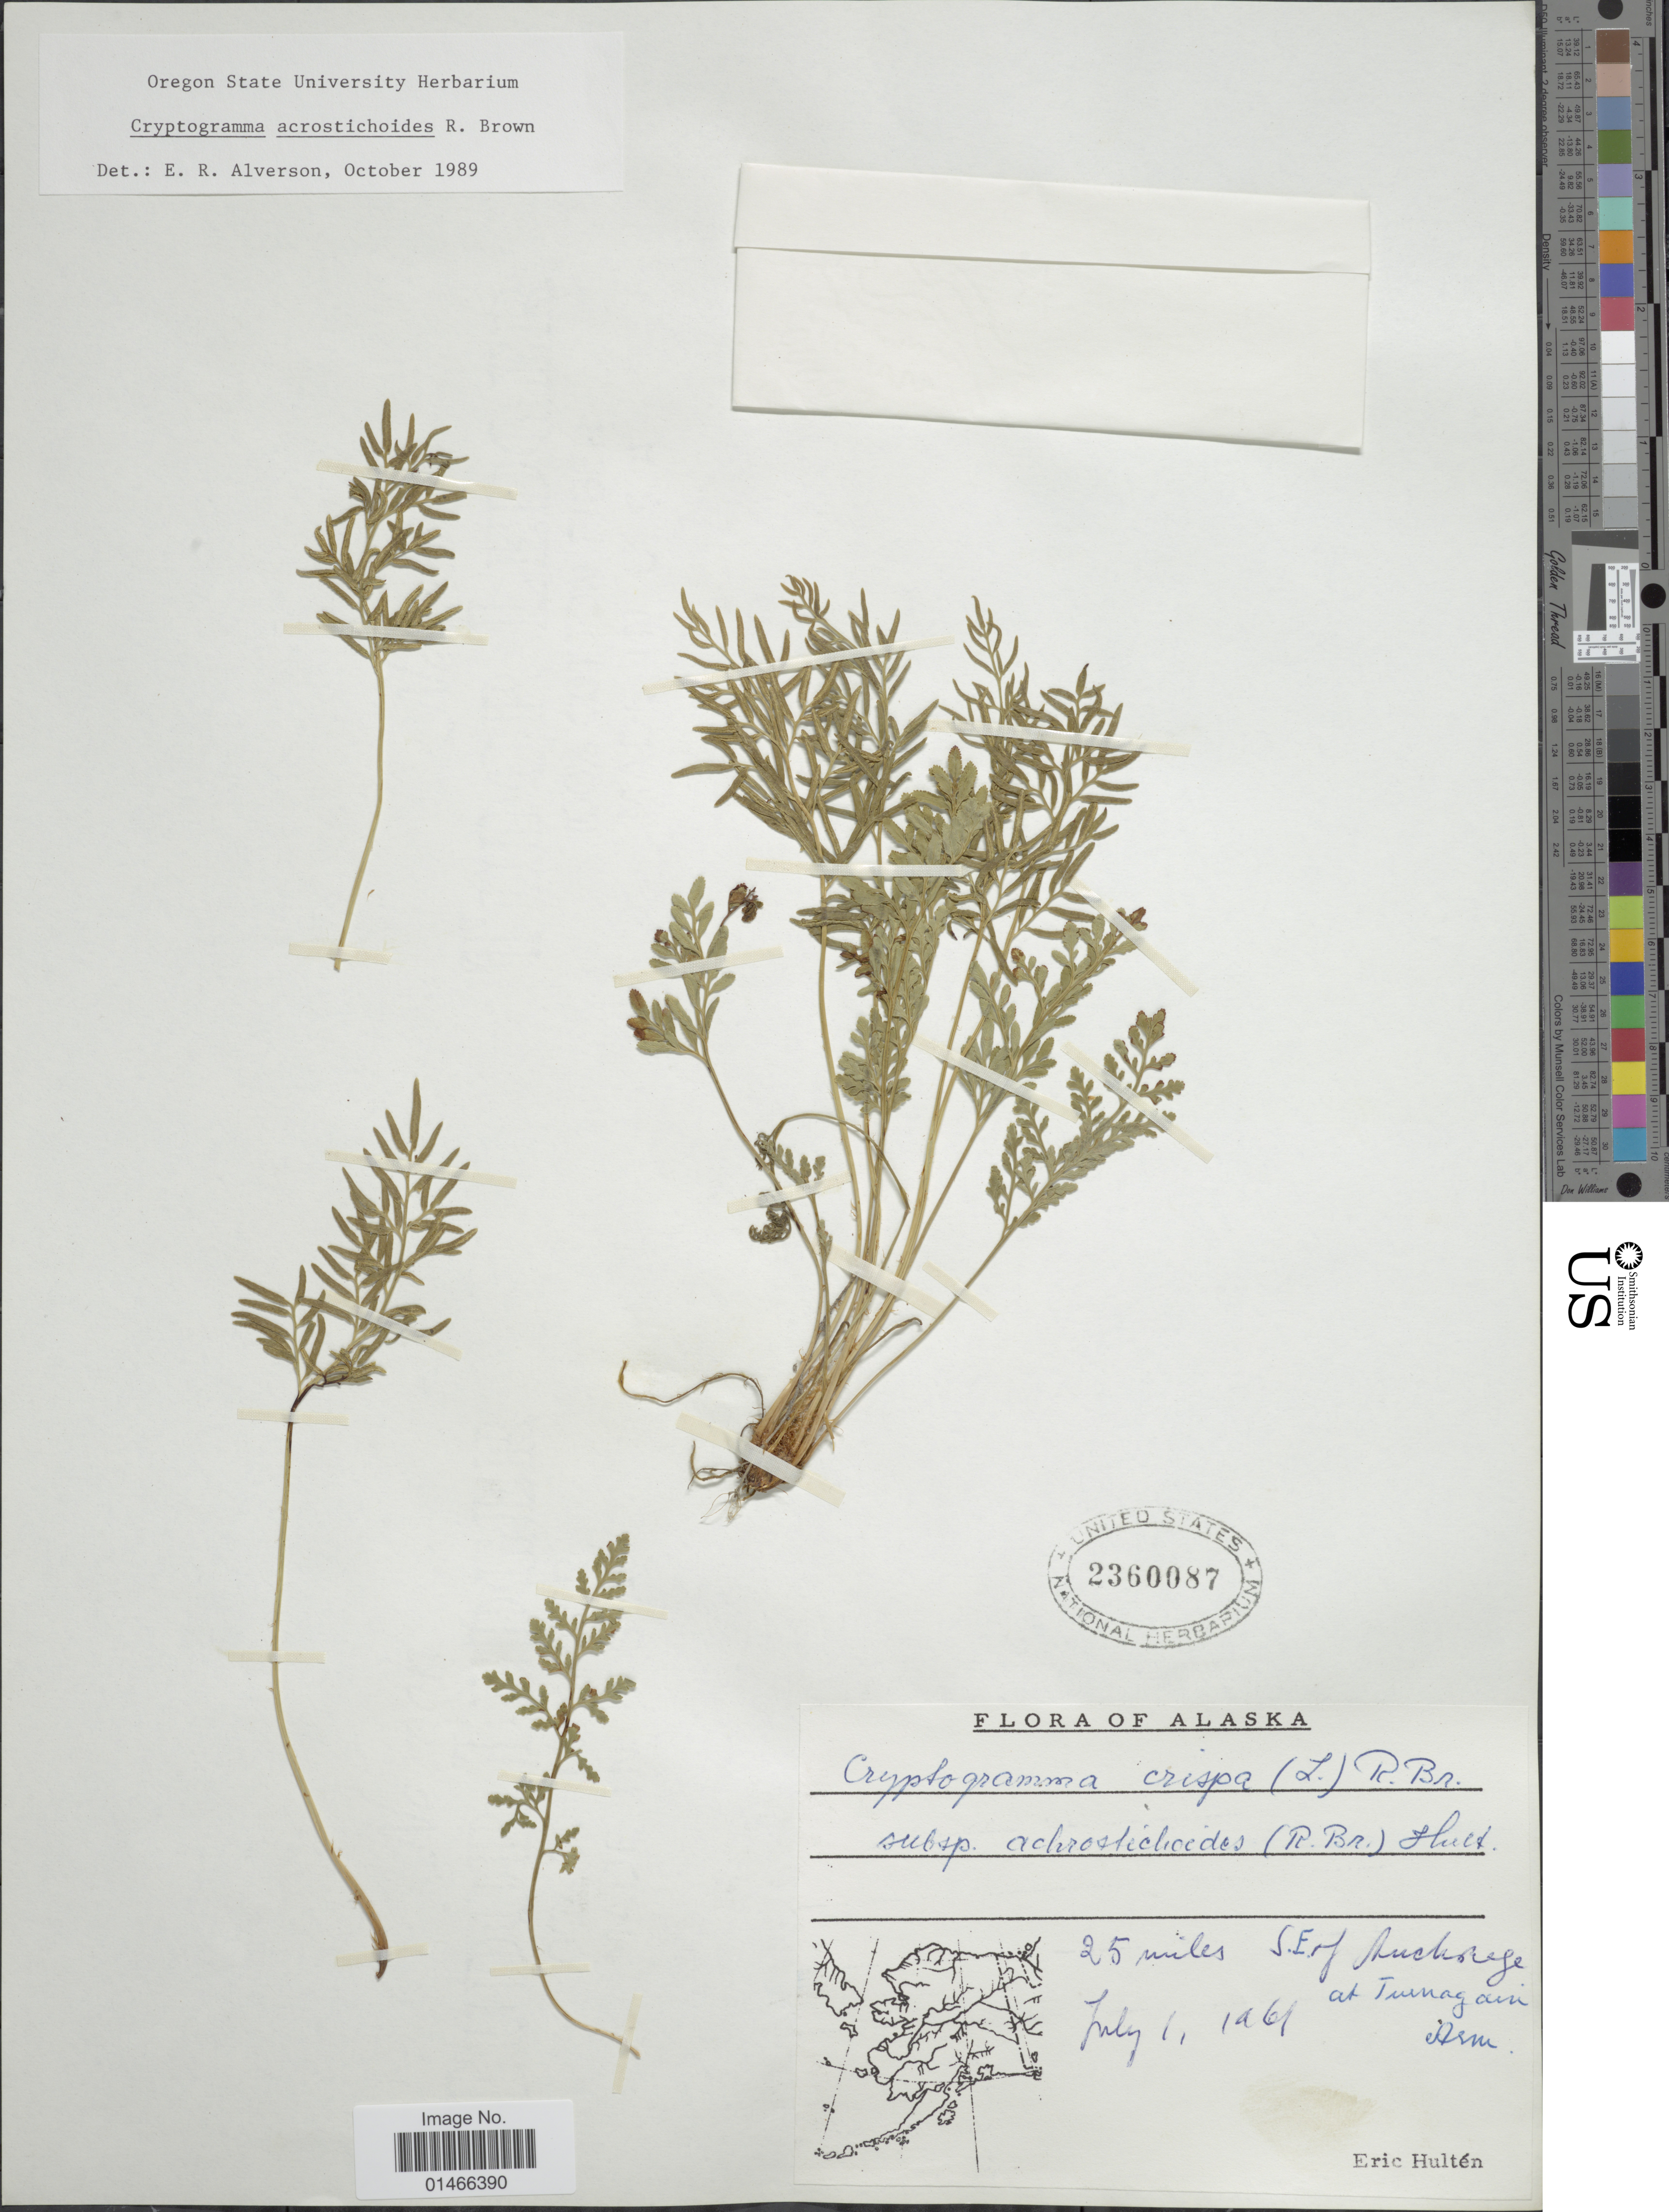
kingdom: Plantae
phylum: Tracheophyta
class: Polypodiopsida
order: Polypodiales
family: Pteridaceae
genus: Cryptogramma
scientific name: Cryptogramma acrostichoides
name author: R. Br.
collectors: E. G. Hultén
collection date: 1961-07-01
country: United States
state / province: Alaska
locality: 25 miles S.E. of Anchorage at Turnagain Arm.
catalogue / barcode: US 2360087